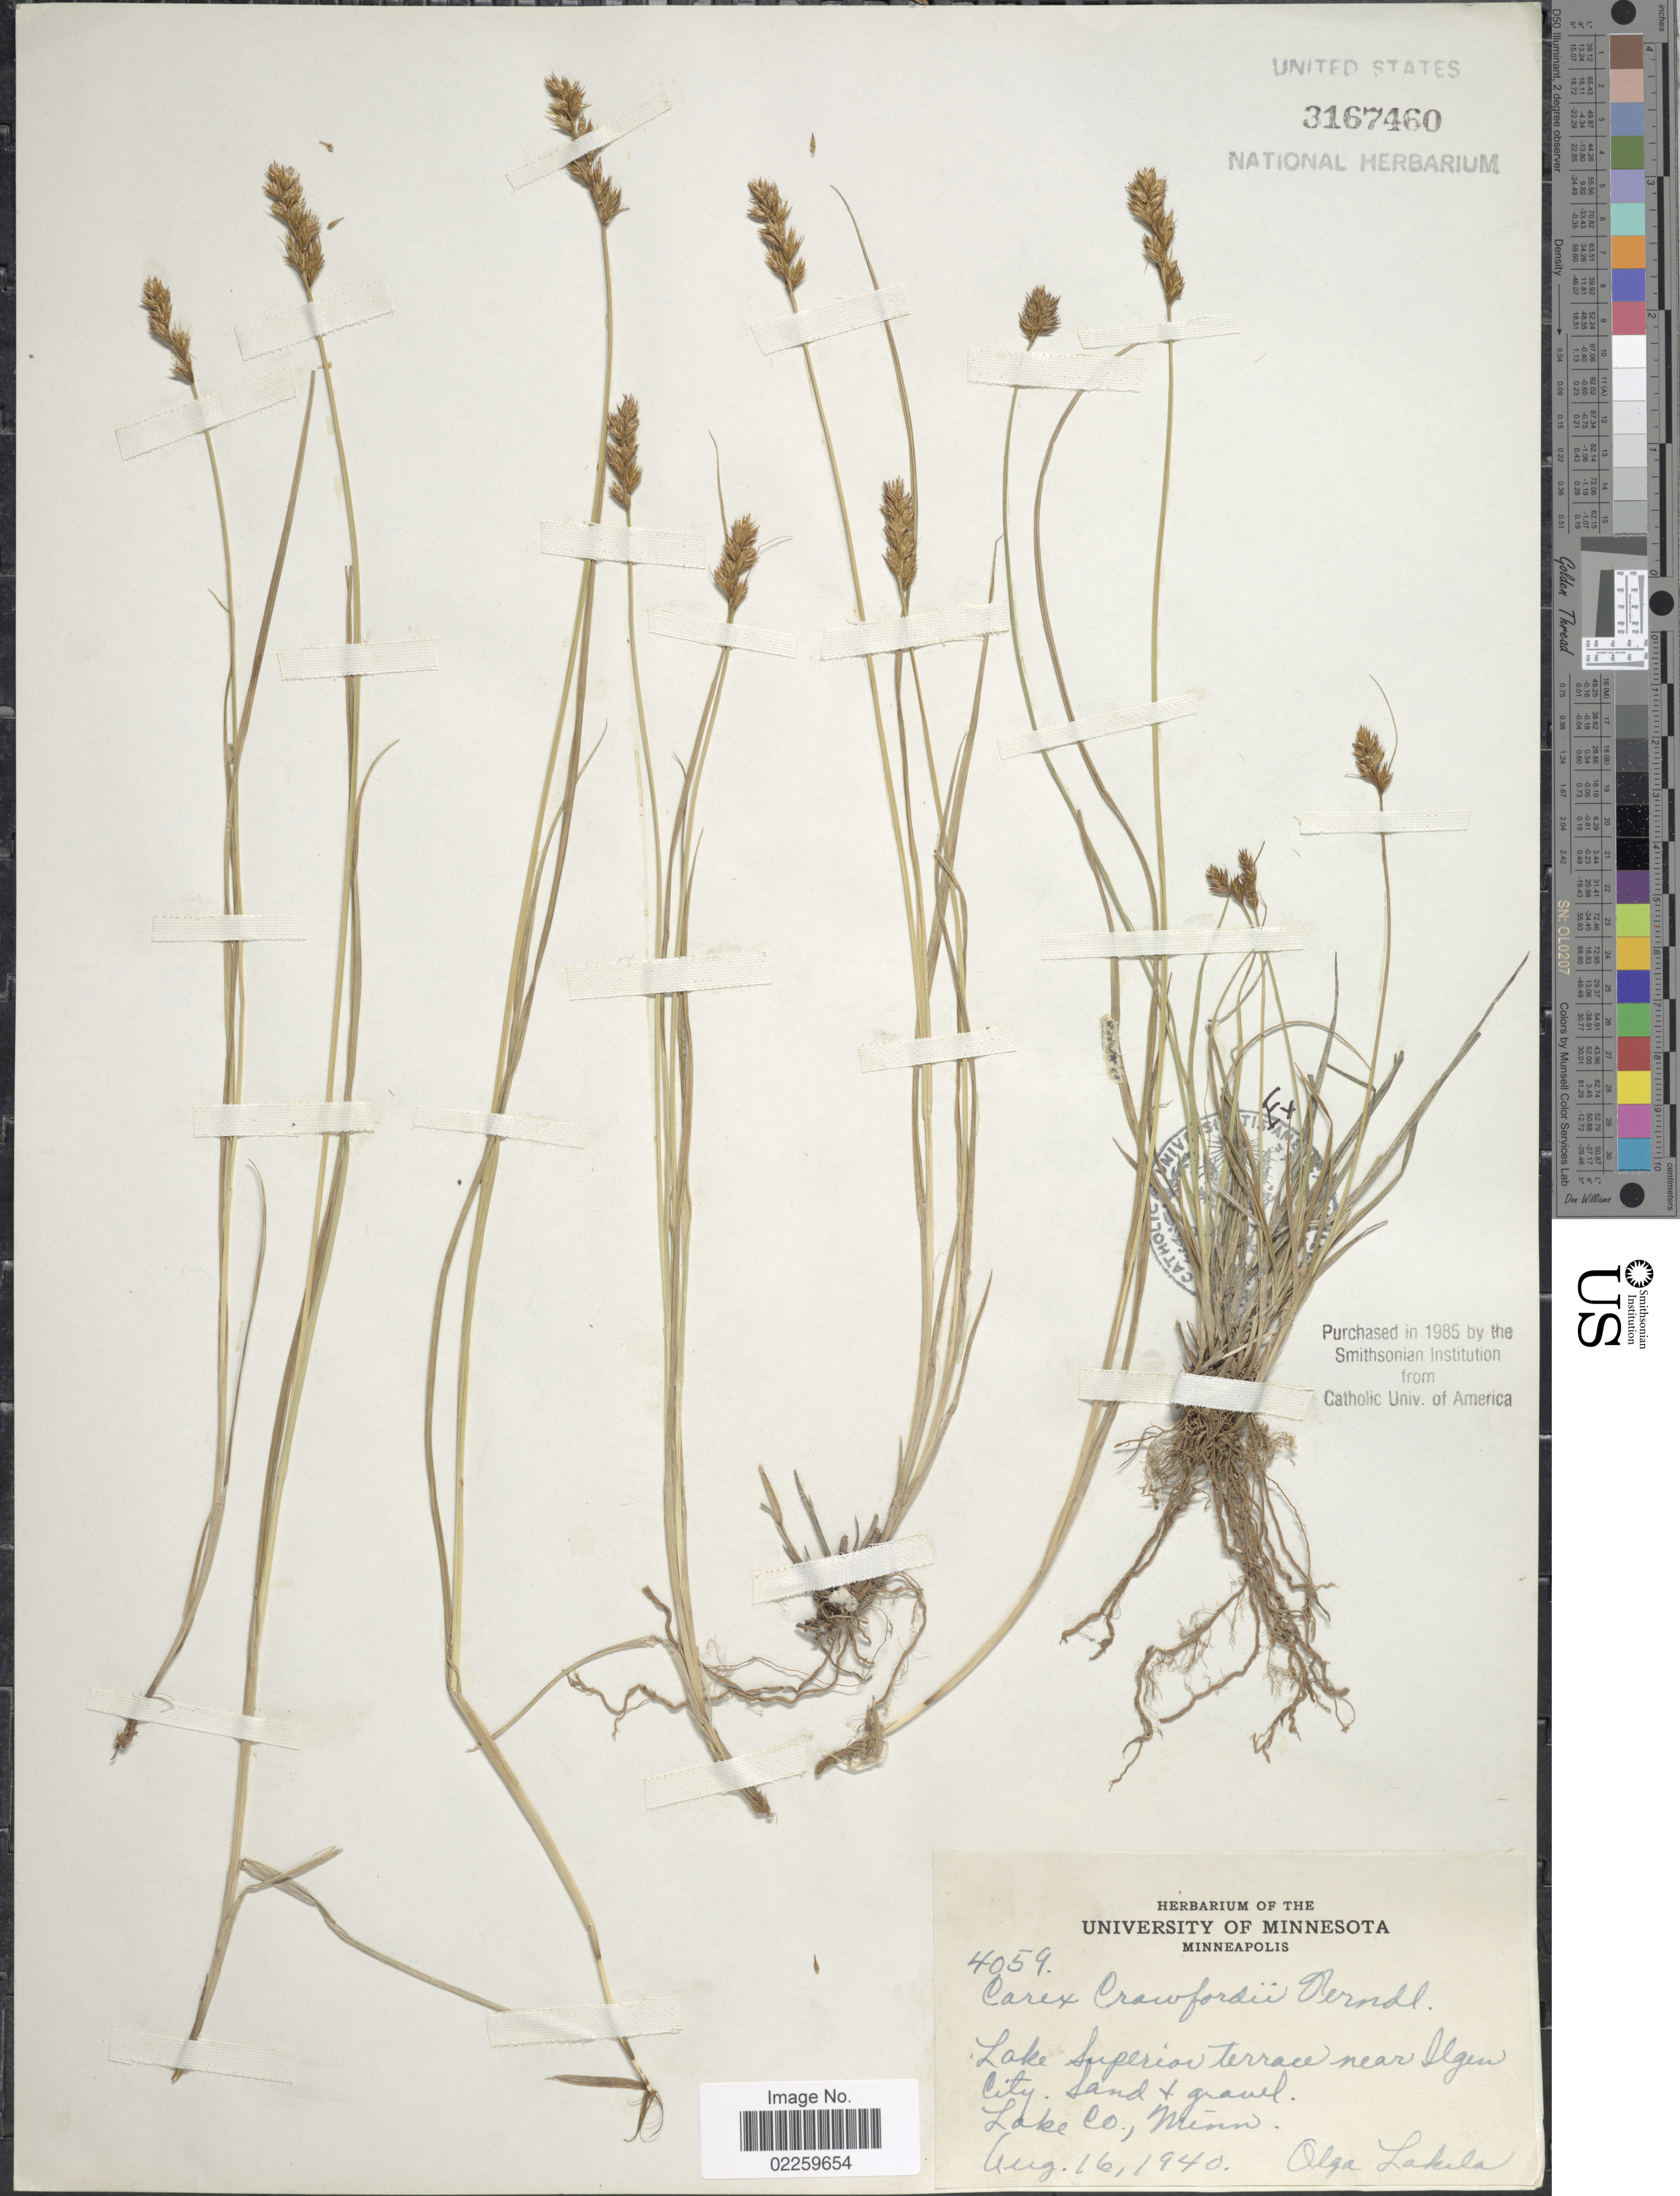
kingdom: Plantae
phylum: Tracheophyta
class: Liliopsida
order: Poales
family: Cyperaceae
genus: Carex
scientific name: Carex crawfordii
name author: Fernald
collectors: O. K. Lakela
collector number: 4059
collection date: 1940-08-16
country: United States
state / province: Minnesota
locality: Lake Superior terrace near Ilgen City, Lake Co.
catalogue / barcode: US 3167460